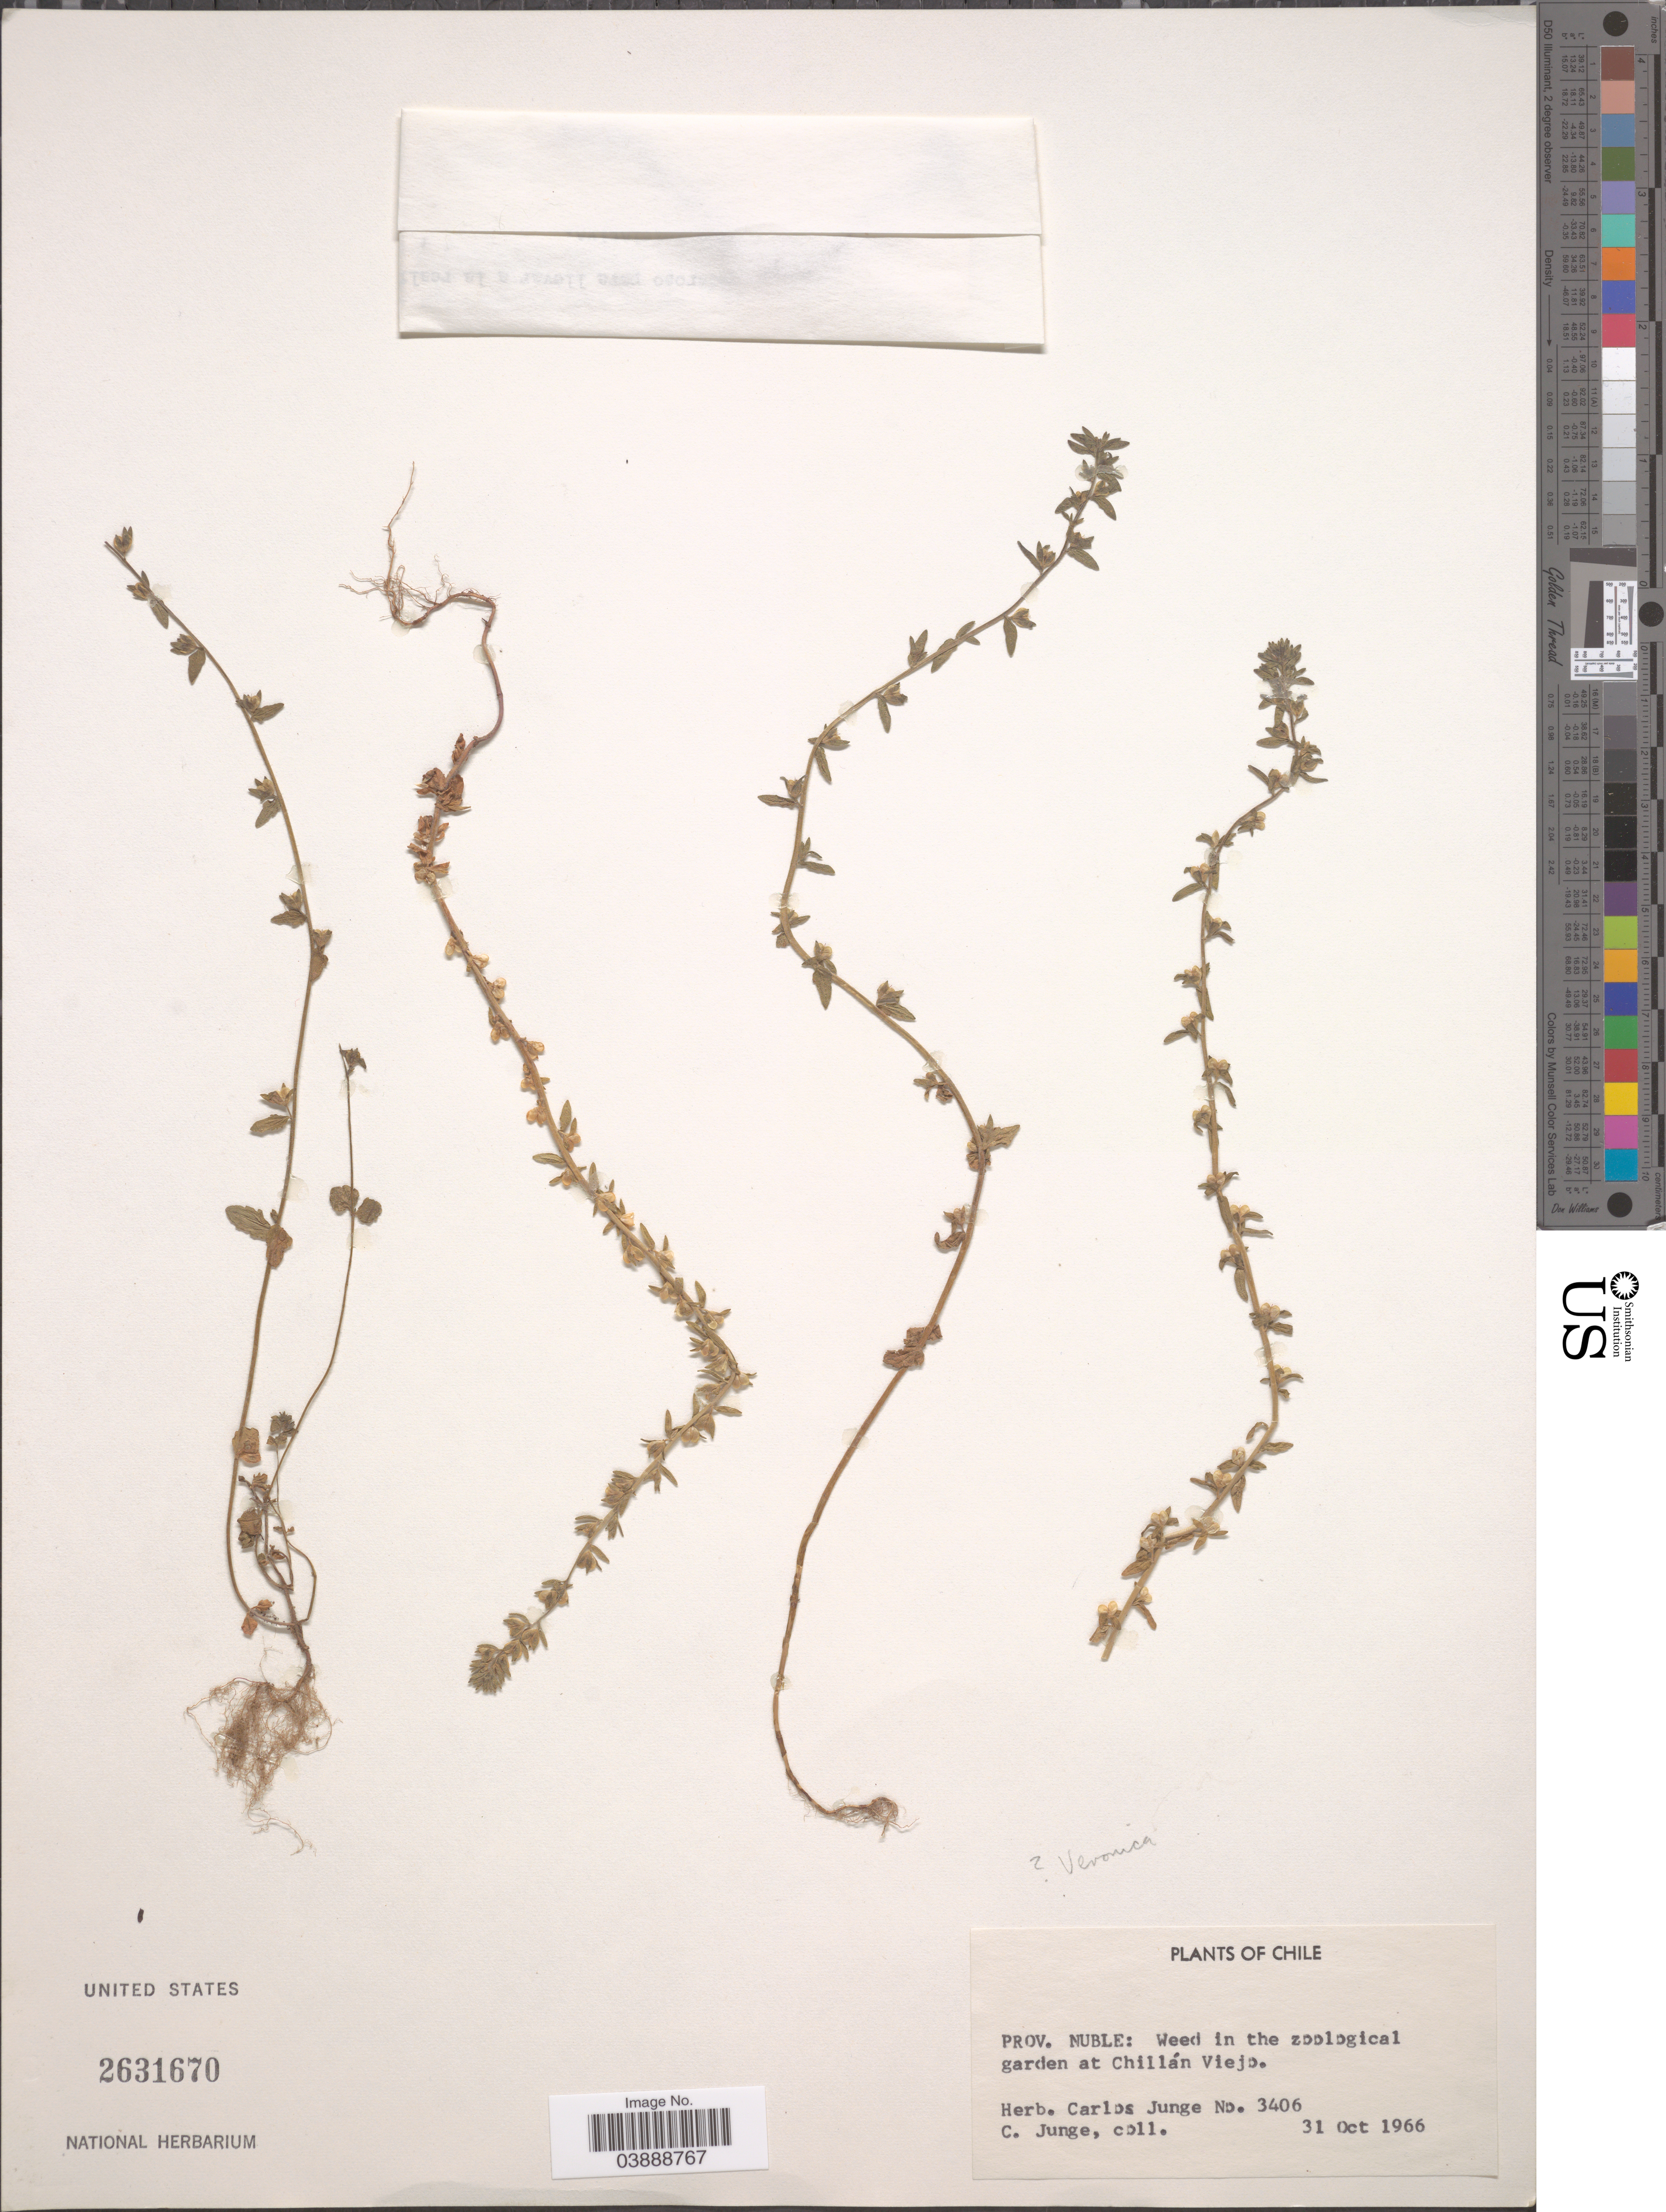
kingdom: Plantae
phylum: Tracheophyta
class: Magnoliopsida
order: Lamiales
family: Plantaginaceae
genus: Veronica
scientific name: Veronica arvensis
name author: L.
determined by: Albach, Dirk C.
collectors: C. Junge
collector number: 3406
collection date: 1966-10-31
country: Chile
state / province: Bio-Bío (VIII)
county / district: Ñuble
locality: In the zoological garden at Chillán Viejo.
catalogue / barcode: US 2631670